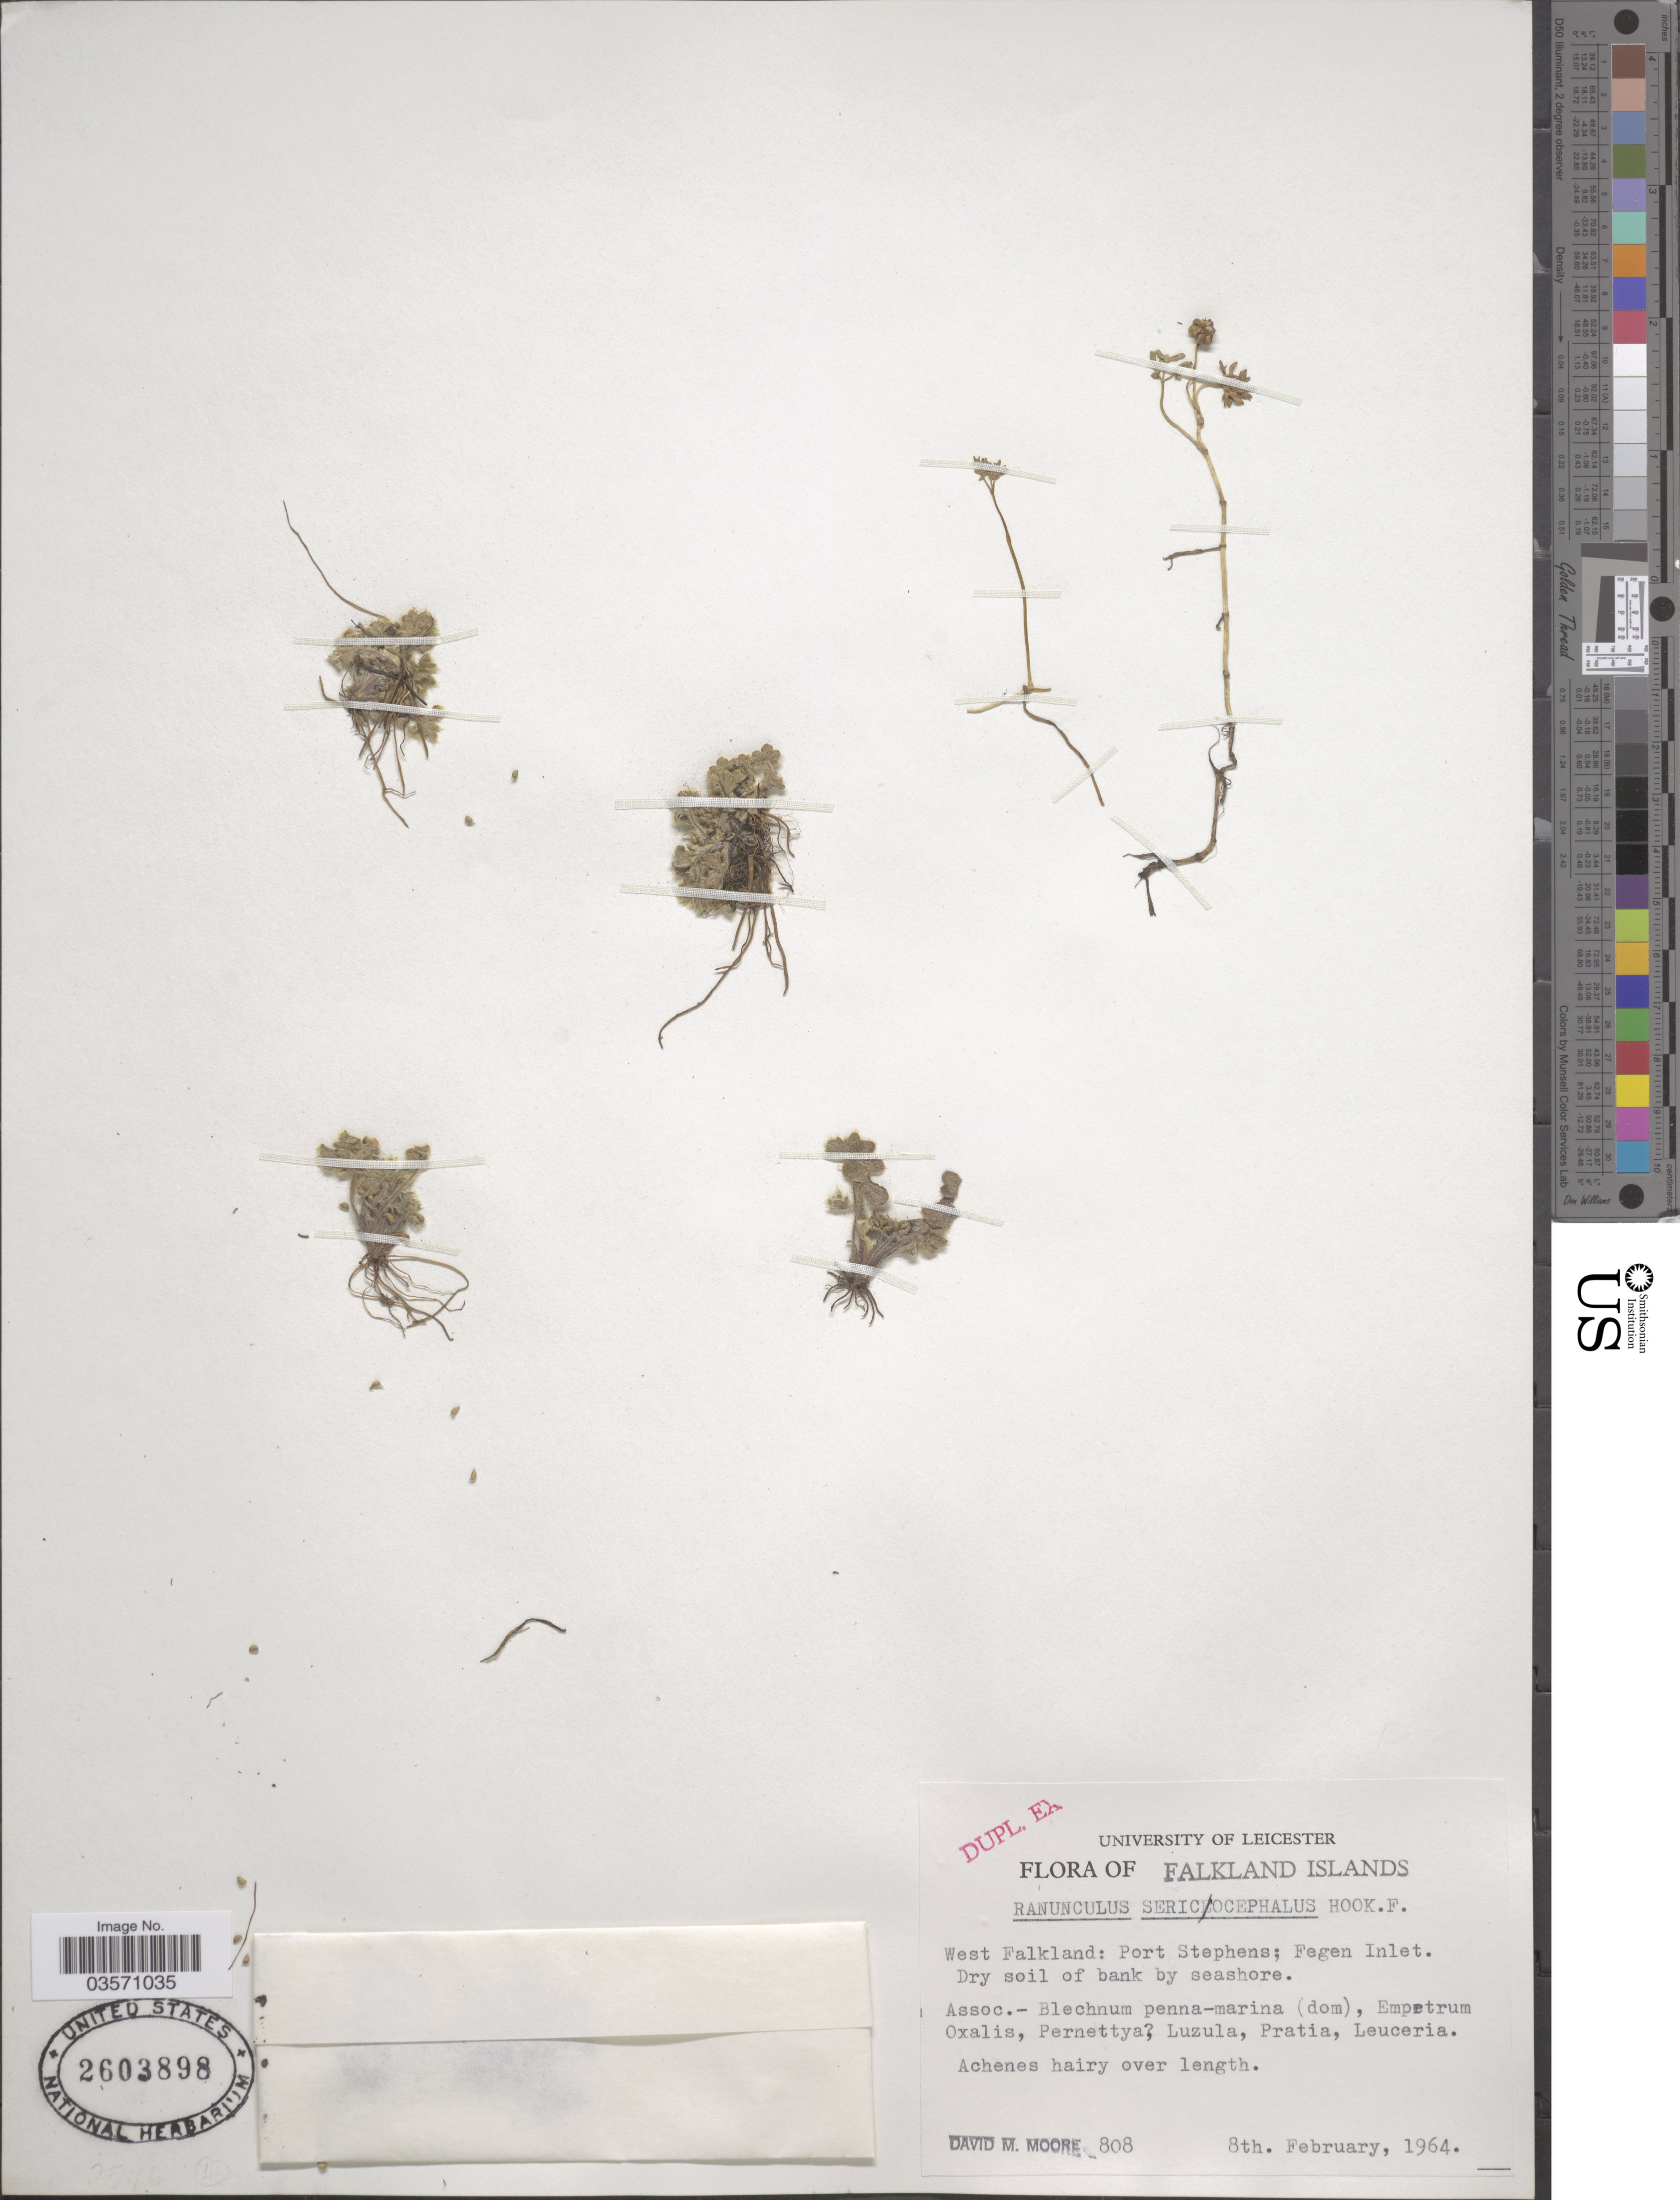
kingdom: Plantae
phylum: Tracheophyta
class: Magnoliopsida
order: Ranunculales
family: Ranunculaceae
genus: Ranunculus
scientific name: Ranunculus sericocephalus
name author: Hook. f.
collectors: D. Moore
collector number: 808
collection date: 1964-02-08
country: Falkland Islands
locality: West Falkland: Port Stephens; Fegen Inlet.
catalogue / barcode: US 2603898